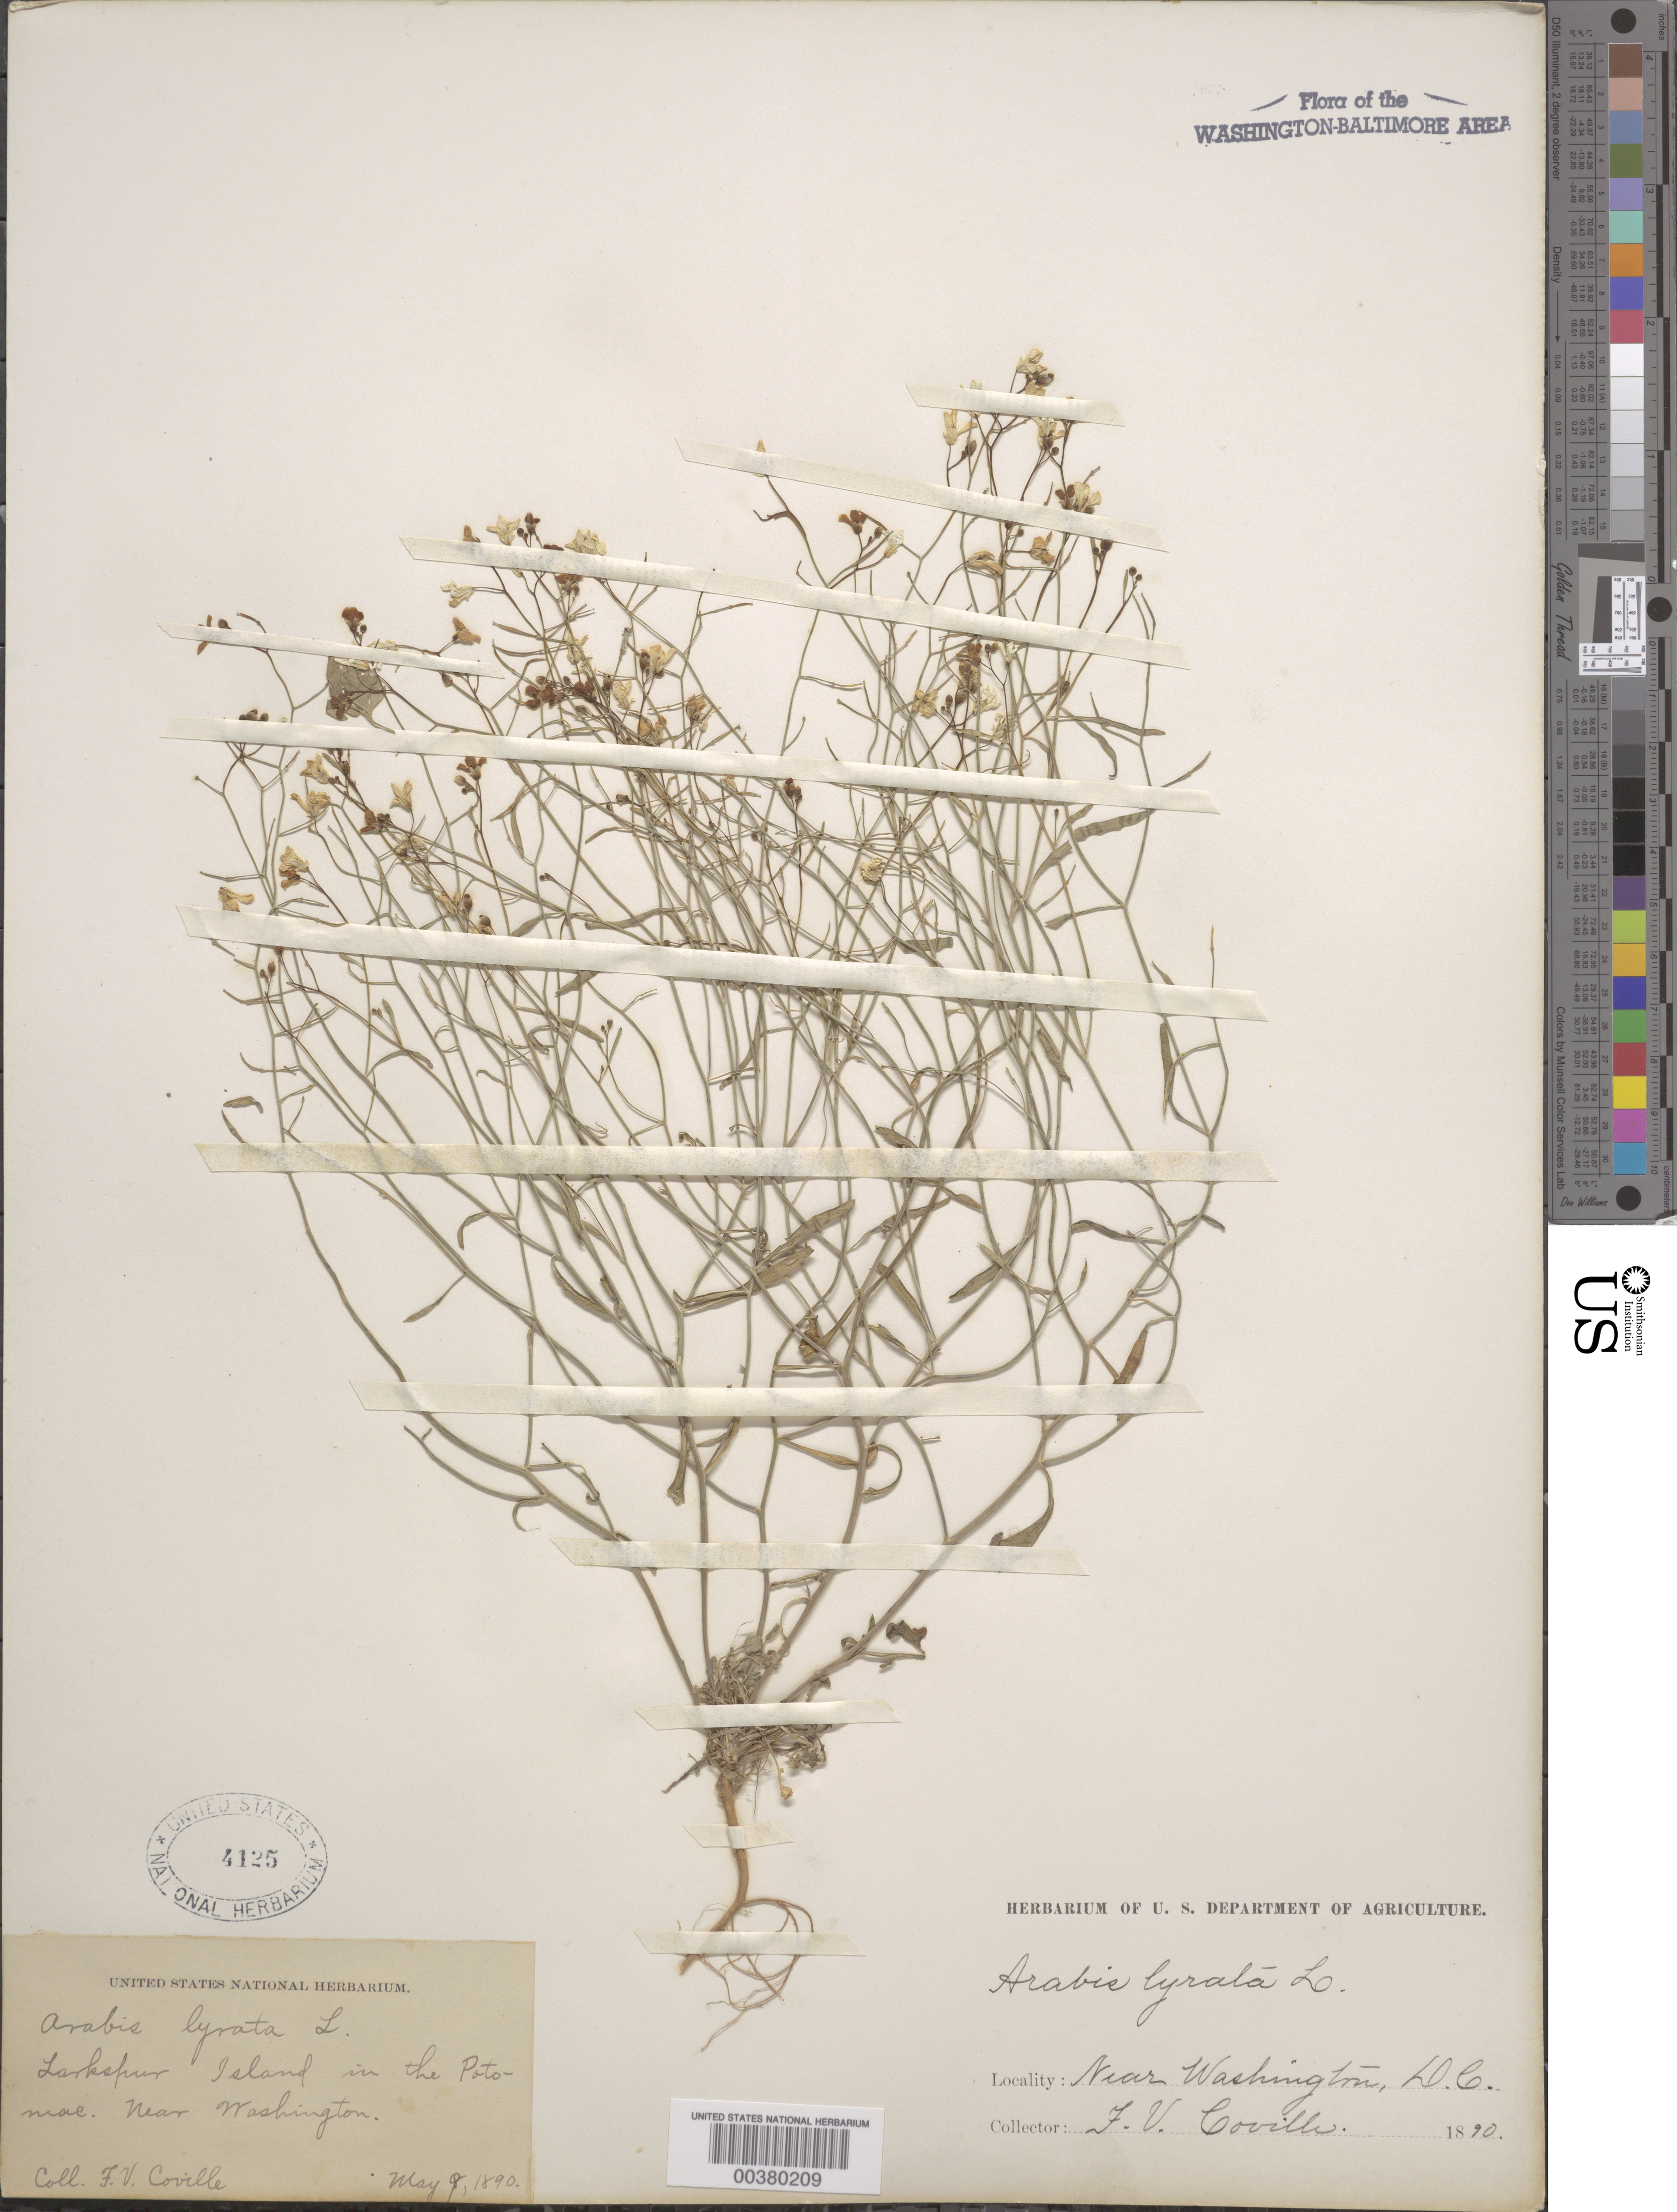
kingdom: Plantae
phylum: Tracheophyta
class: Magnoliopsida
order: Brassicales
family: Brassicaceae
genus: Arabidopsis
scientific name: Arabidopsis lyrata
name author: (L.) O'Kane & Al-Shehbaz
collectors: F. V. Coville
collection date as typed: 18 May 1890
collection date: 1890-05-18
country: United States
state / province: Maryland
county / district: Montgomery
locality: Larkspur Island C. & O. Canal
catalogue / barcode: US 4125